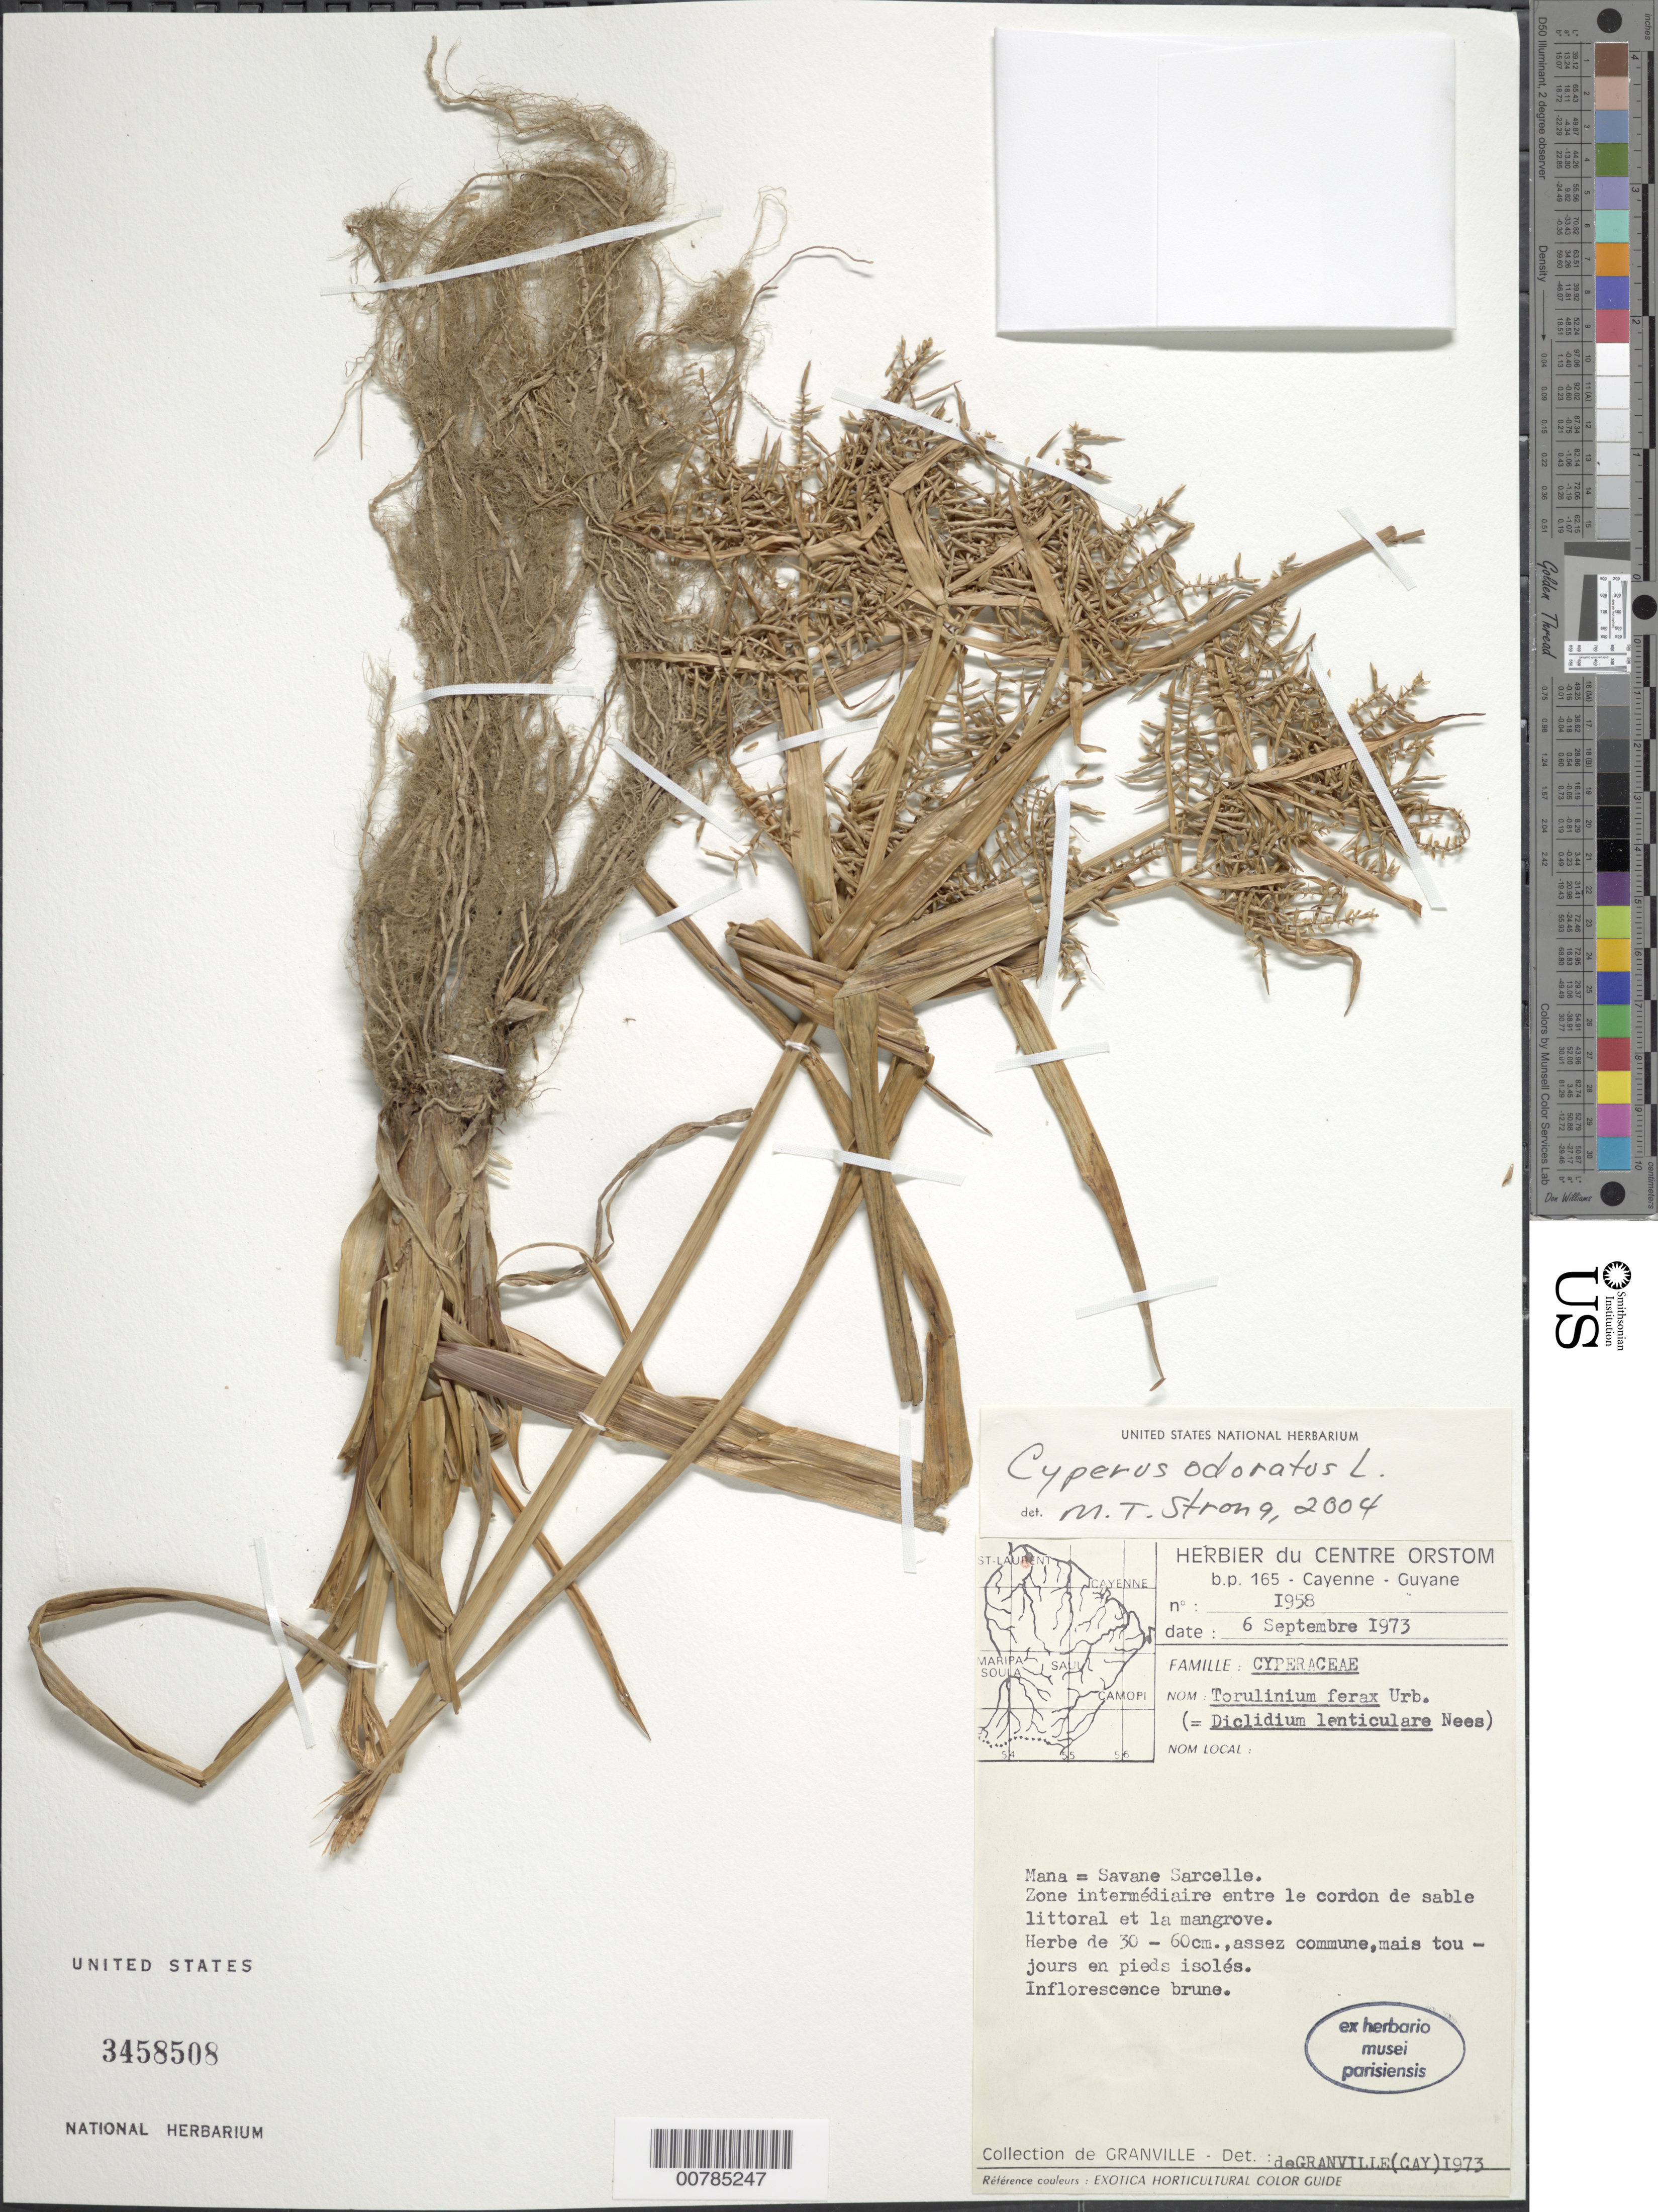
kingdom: Plantae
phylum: Tracheophyta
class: Liliopsida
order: Poales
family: Cyperaceae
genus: Cyperus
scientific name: Cyperus odoratus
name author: L.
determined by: Strong, M. T., (US), Smithsonian Institution - National Museum of Natural History (UNITED STATES)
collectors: J.-J. de Granville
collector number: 1958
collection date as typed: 6-Sep-73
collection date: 1973-09-06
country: French Guiana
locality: Mana, Savane Sarcelle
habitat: Zone intermediaire entre le cordon de sable littoral et la mangrove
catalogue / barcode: US 3458508